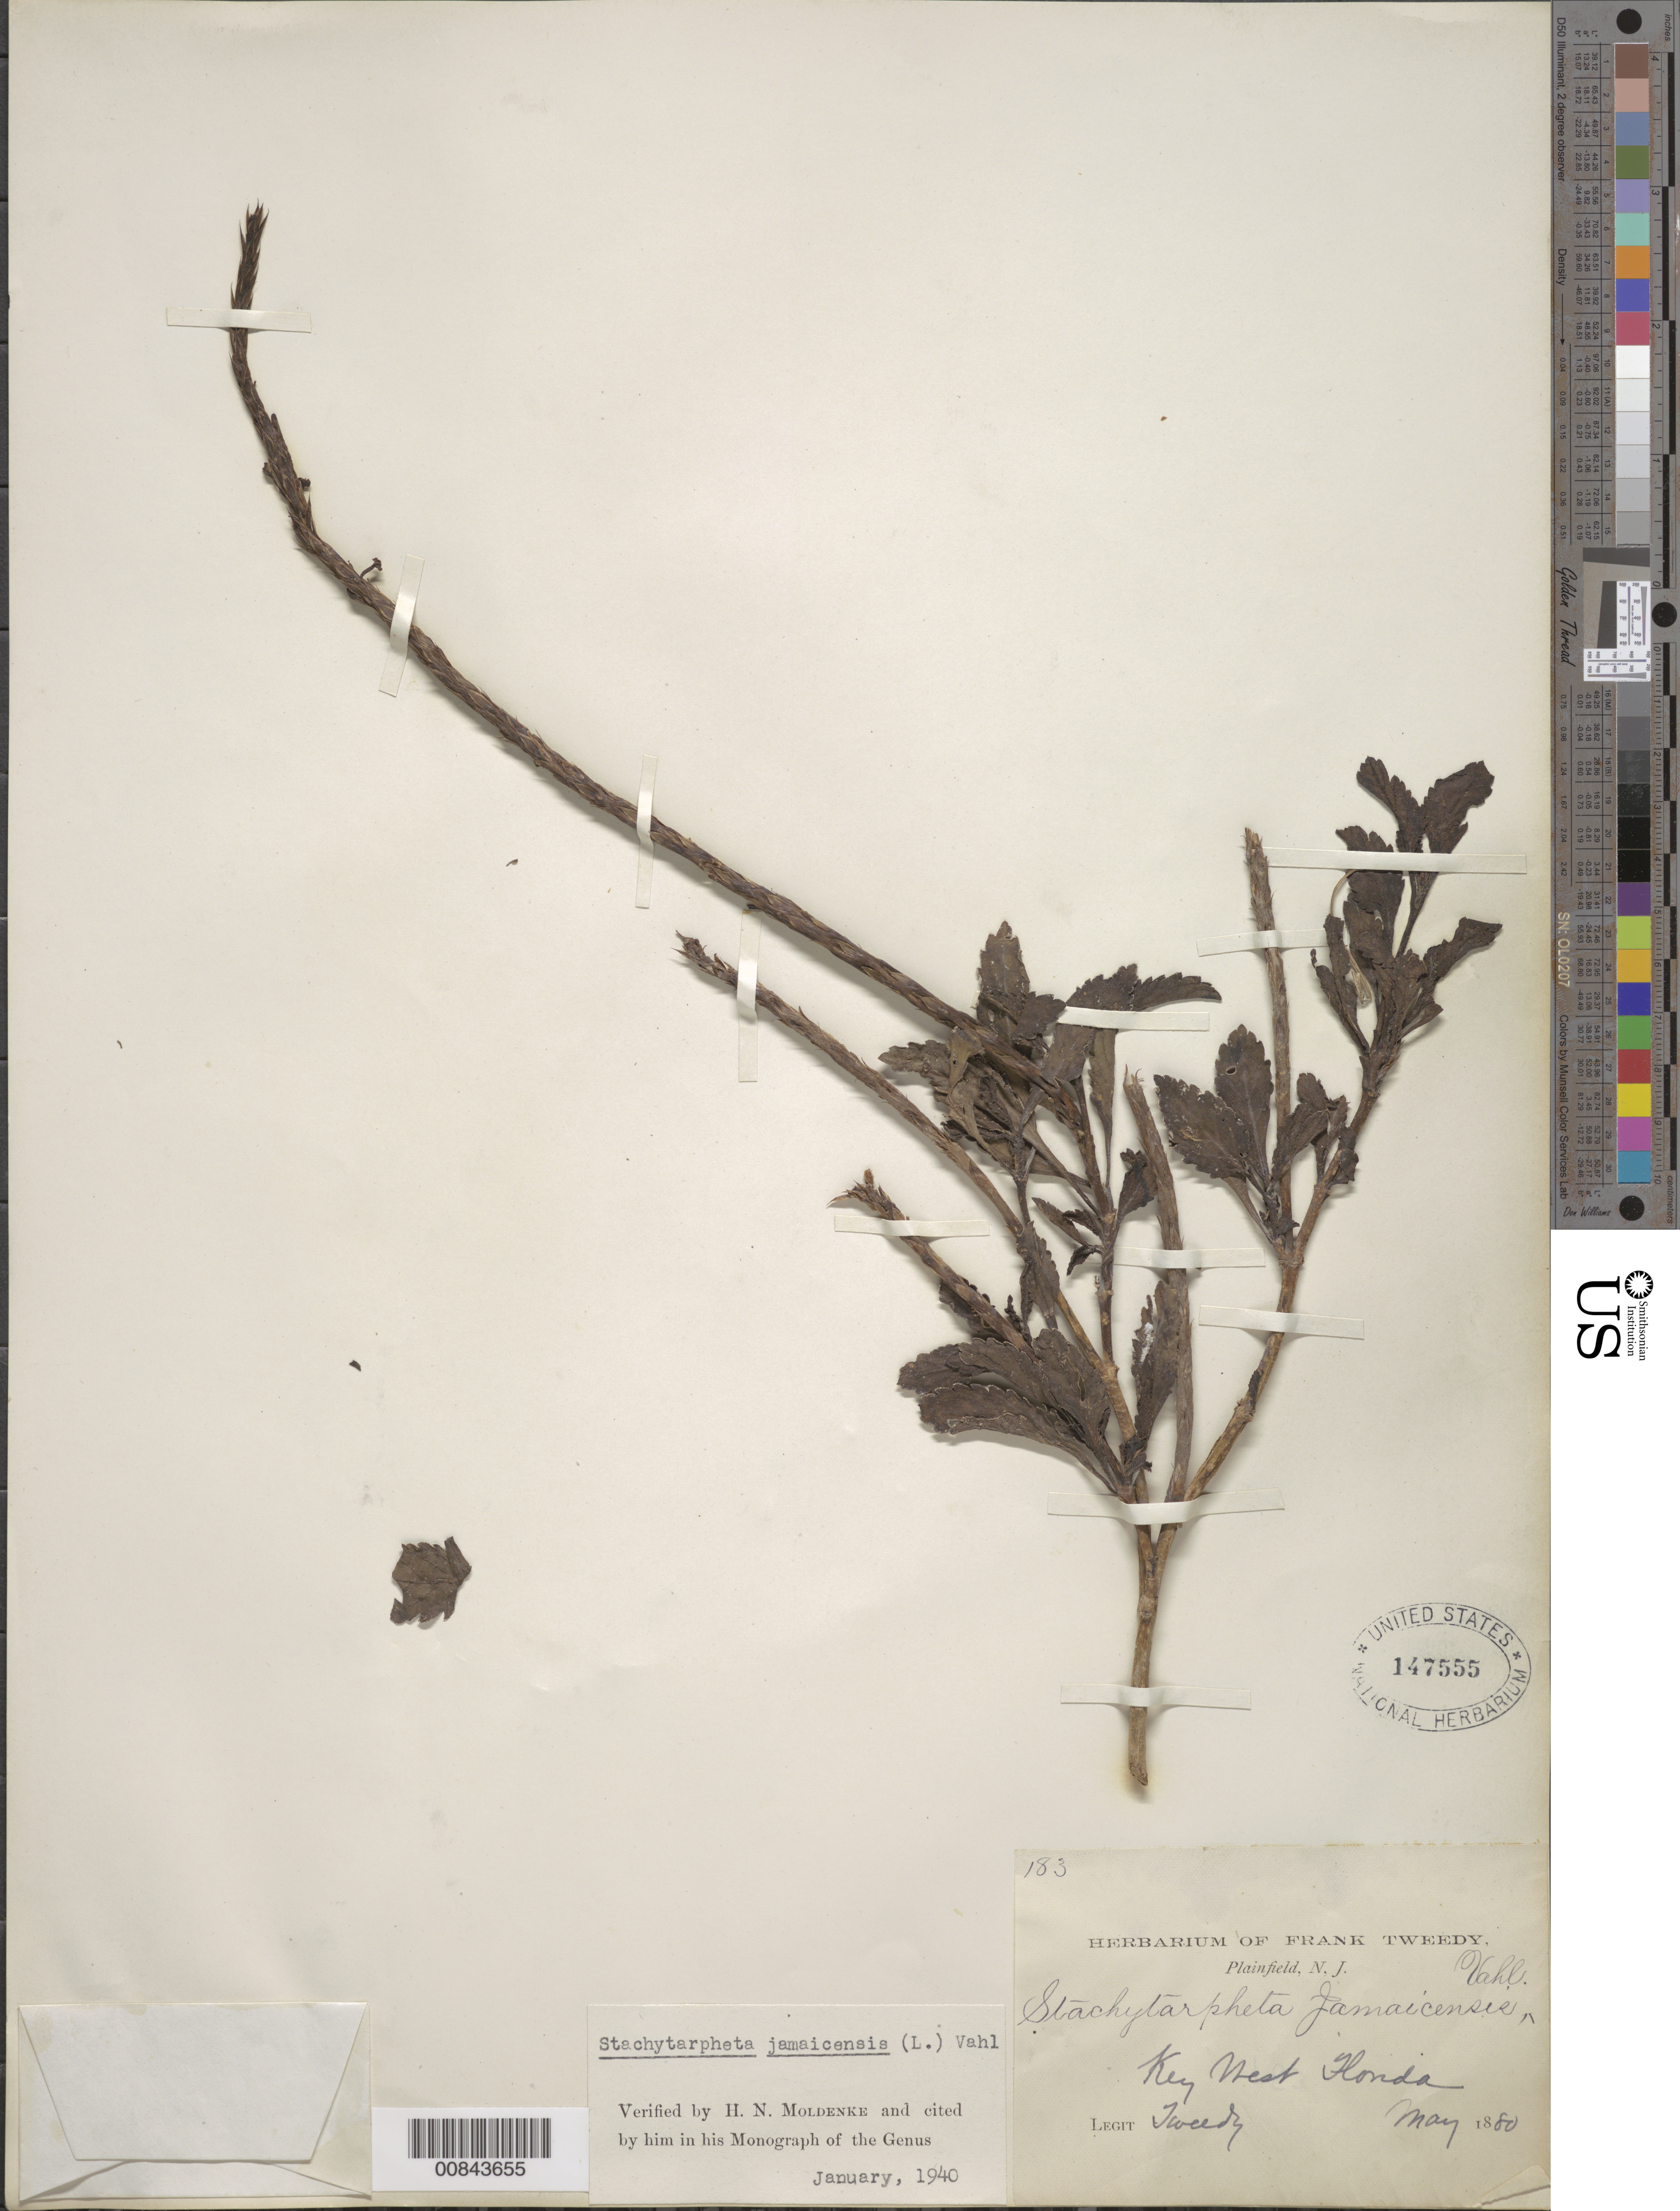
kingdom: Plantae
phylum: Tracheophyta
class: Magnoliopsida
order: Lamiales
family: Verbenaceae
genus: Stachytarpheta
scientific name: Stachytarpheta jamaicensis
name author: (L.) Vahl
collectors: F. Tweedy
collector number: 183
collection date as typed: May 1880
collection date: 1880-05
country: United States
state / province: Florida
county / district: Monroe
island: Boca Chica Key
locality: Near Key West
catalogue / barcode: US 147555